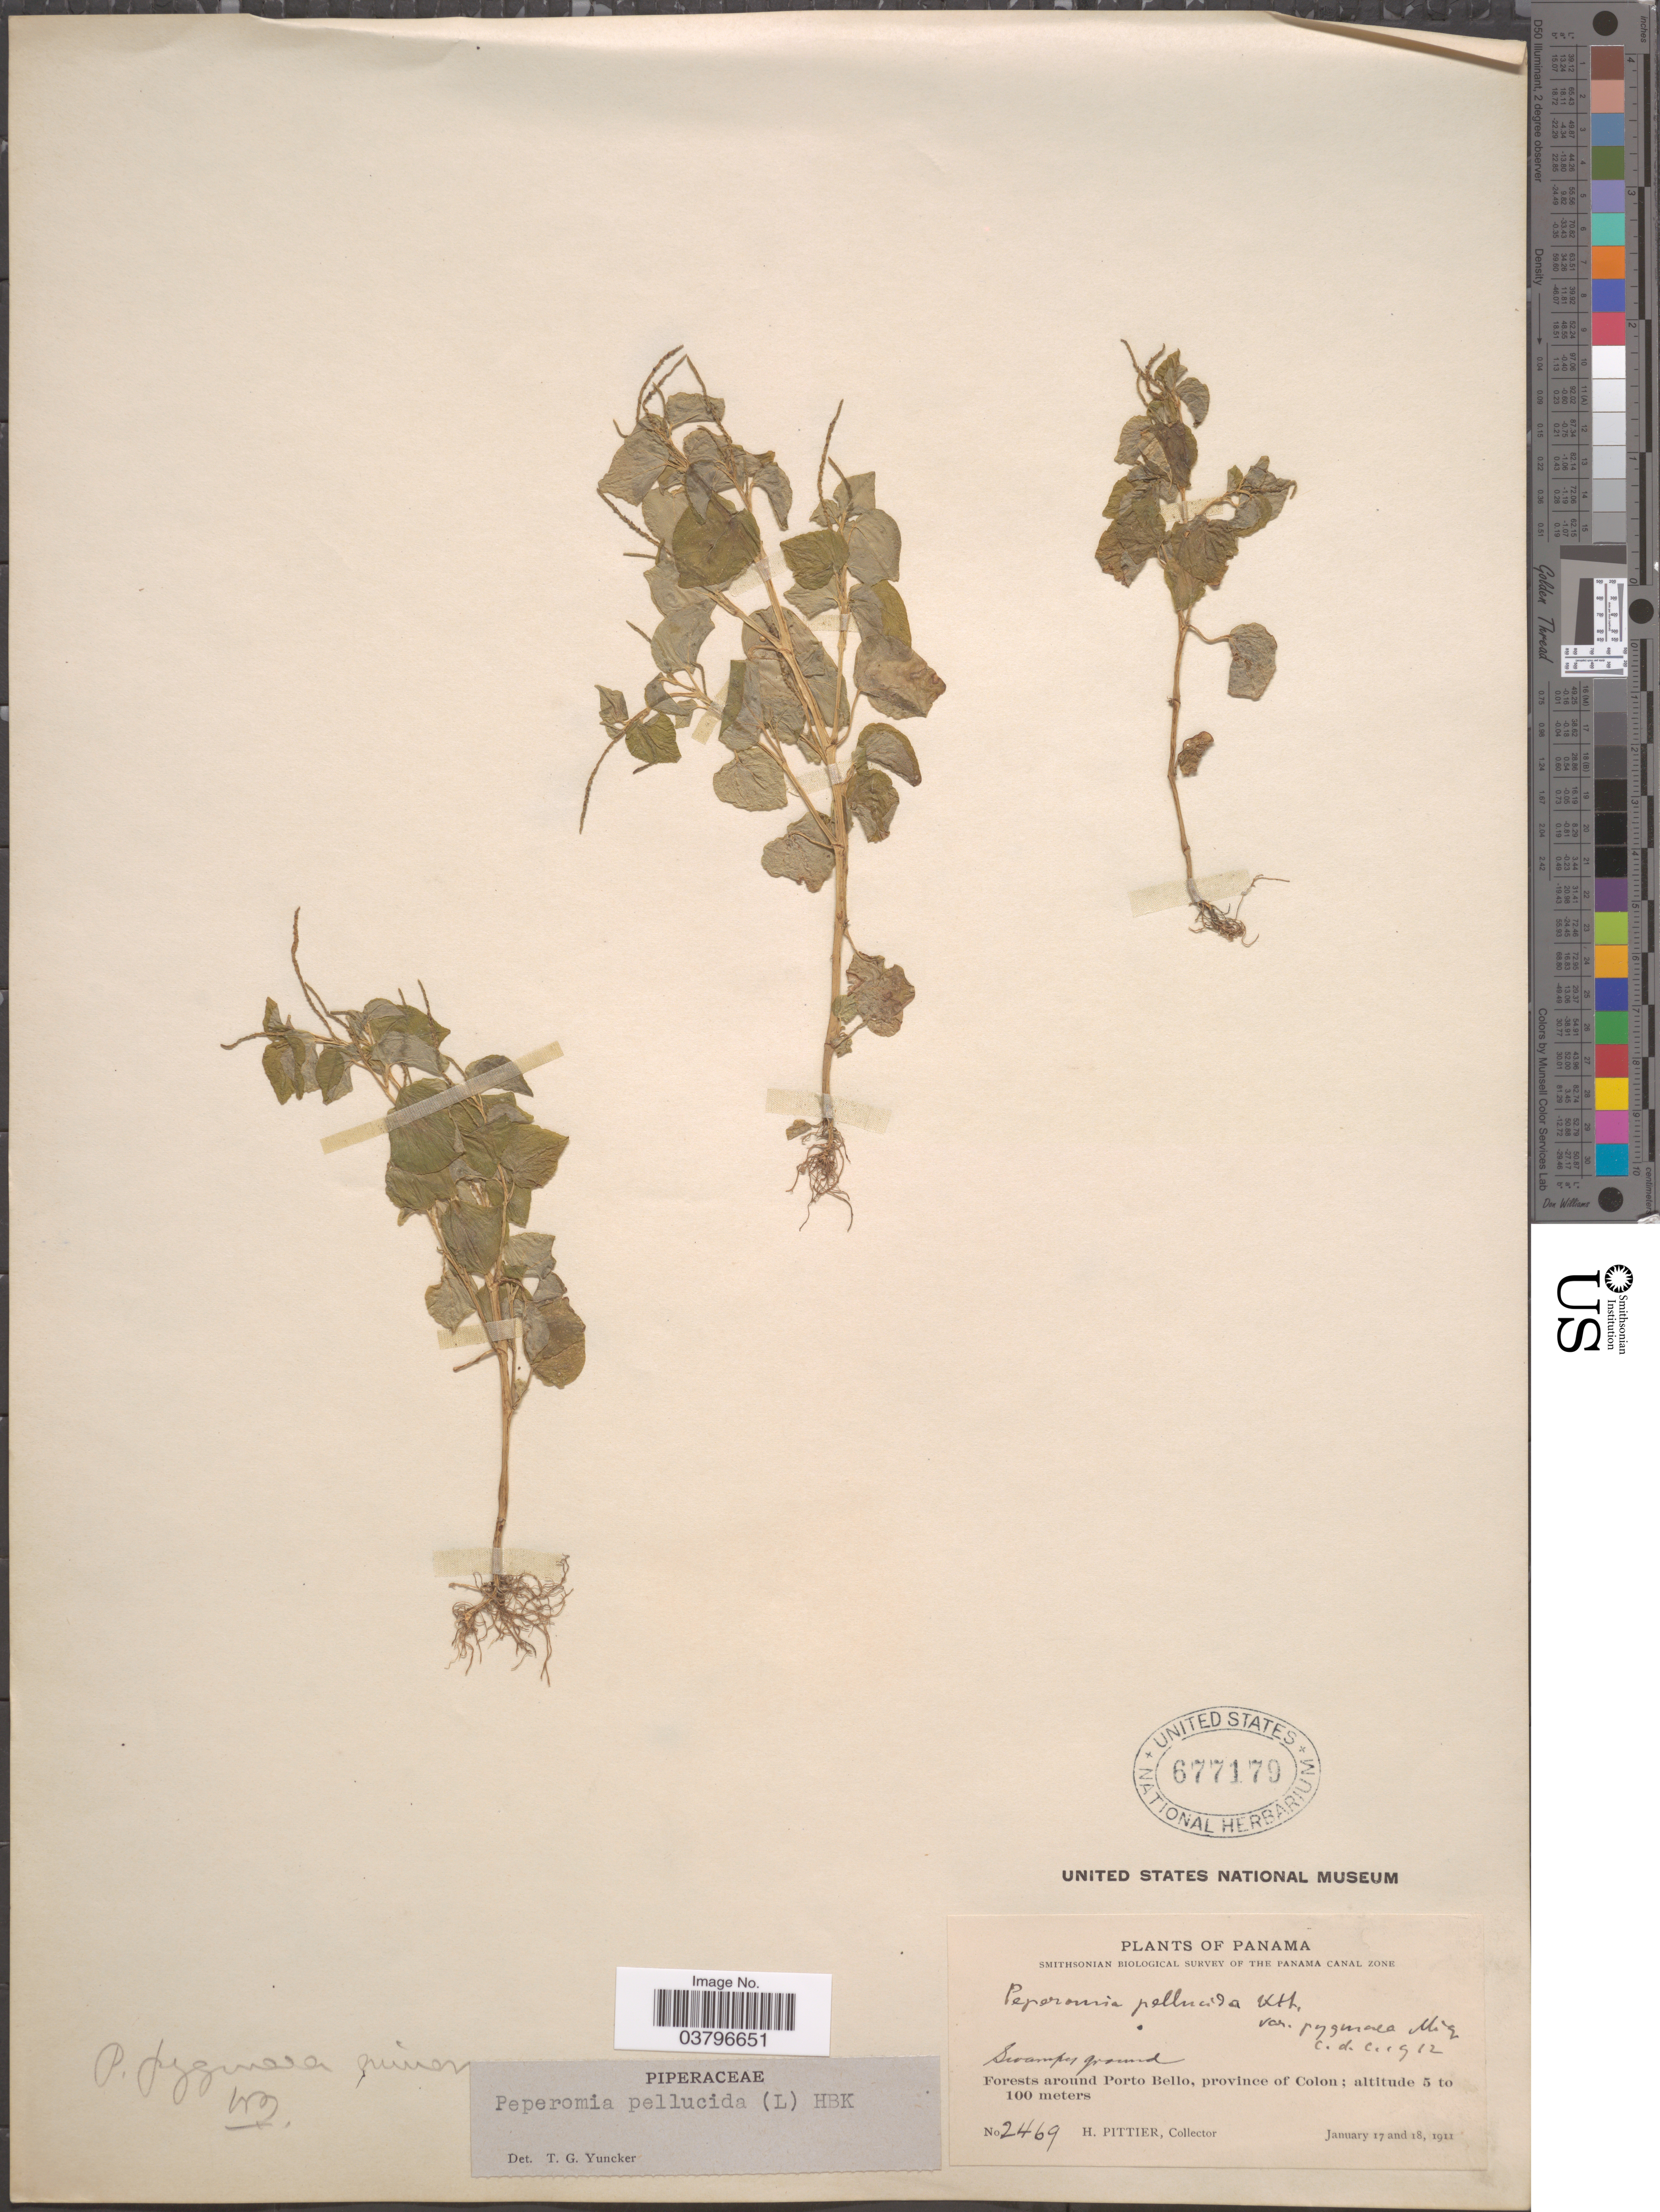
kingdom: Plantae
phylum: Tracheophyta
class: Magnoliopsida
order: Piperales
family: Piperaceae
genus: Peperomia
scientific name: Peperomia pellucida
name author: (L.) Kunth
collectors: H. F. Pittier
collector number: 2469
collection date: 1911-01-17/1911-01-18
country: Panama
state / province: Colón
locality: The Panama Canal Zone. Forests around Porto Bello.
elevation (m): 5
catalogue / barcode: US 677179